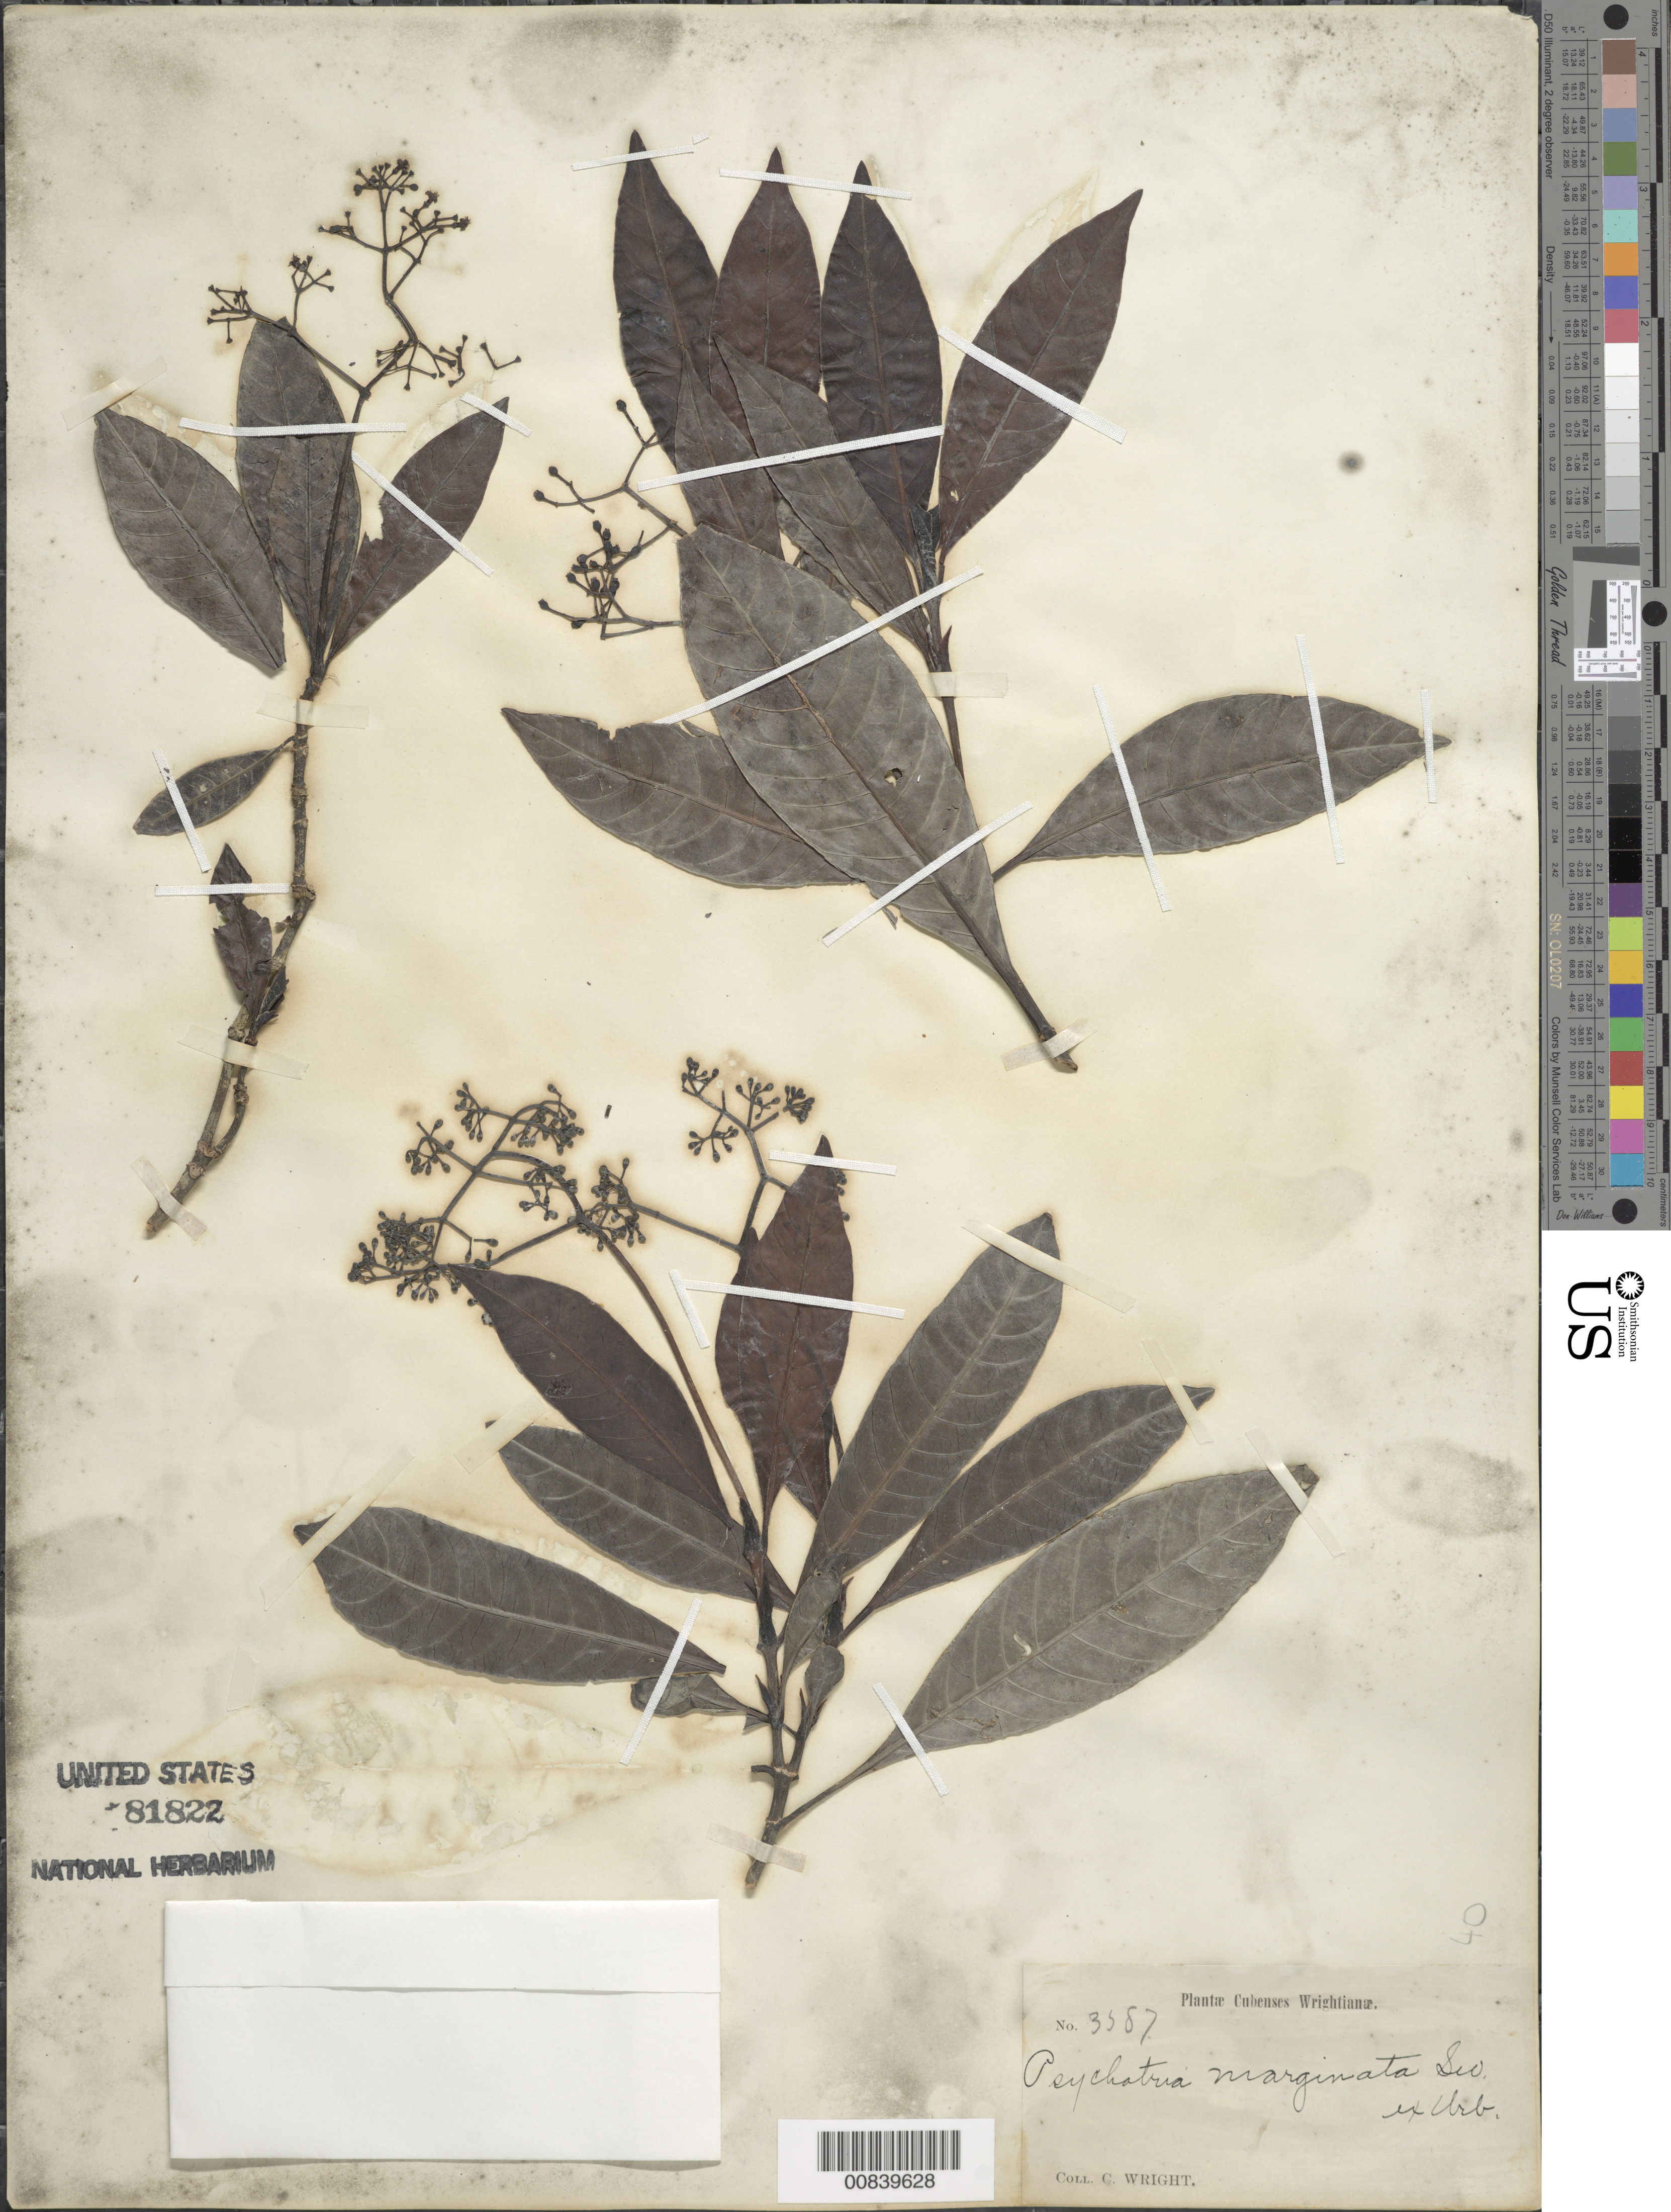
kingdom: Plantae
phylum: Tracheophyta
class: Magnoliopsida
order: Gentianales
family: Rubiaceae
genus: Margaritopsis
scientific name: Margaritopsis microdon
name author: (DC.) C.M. Taylor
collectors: C. Wright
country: Cuba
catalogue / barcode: US 81822